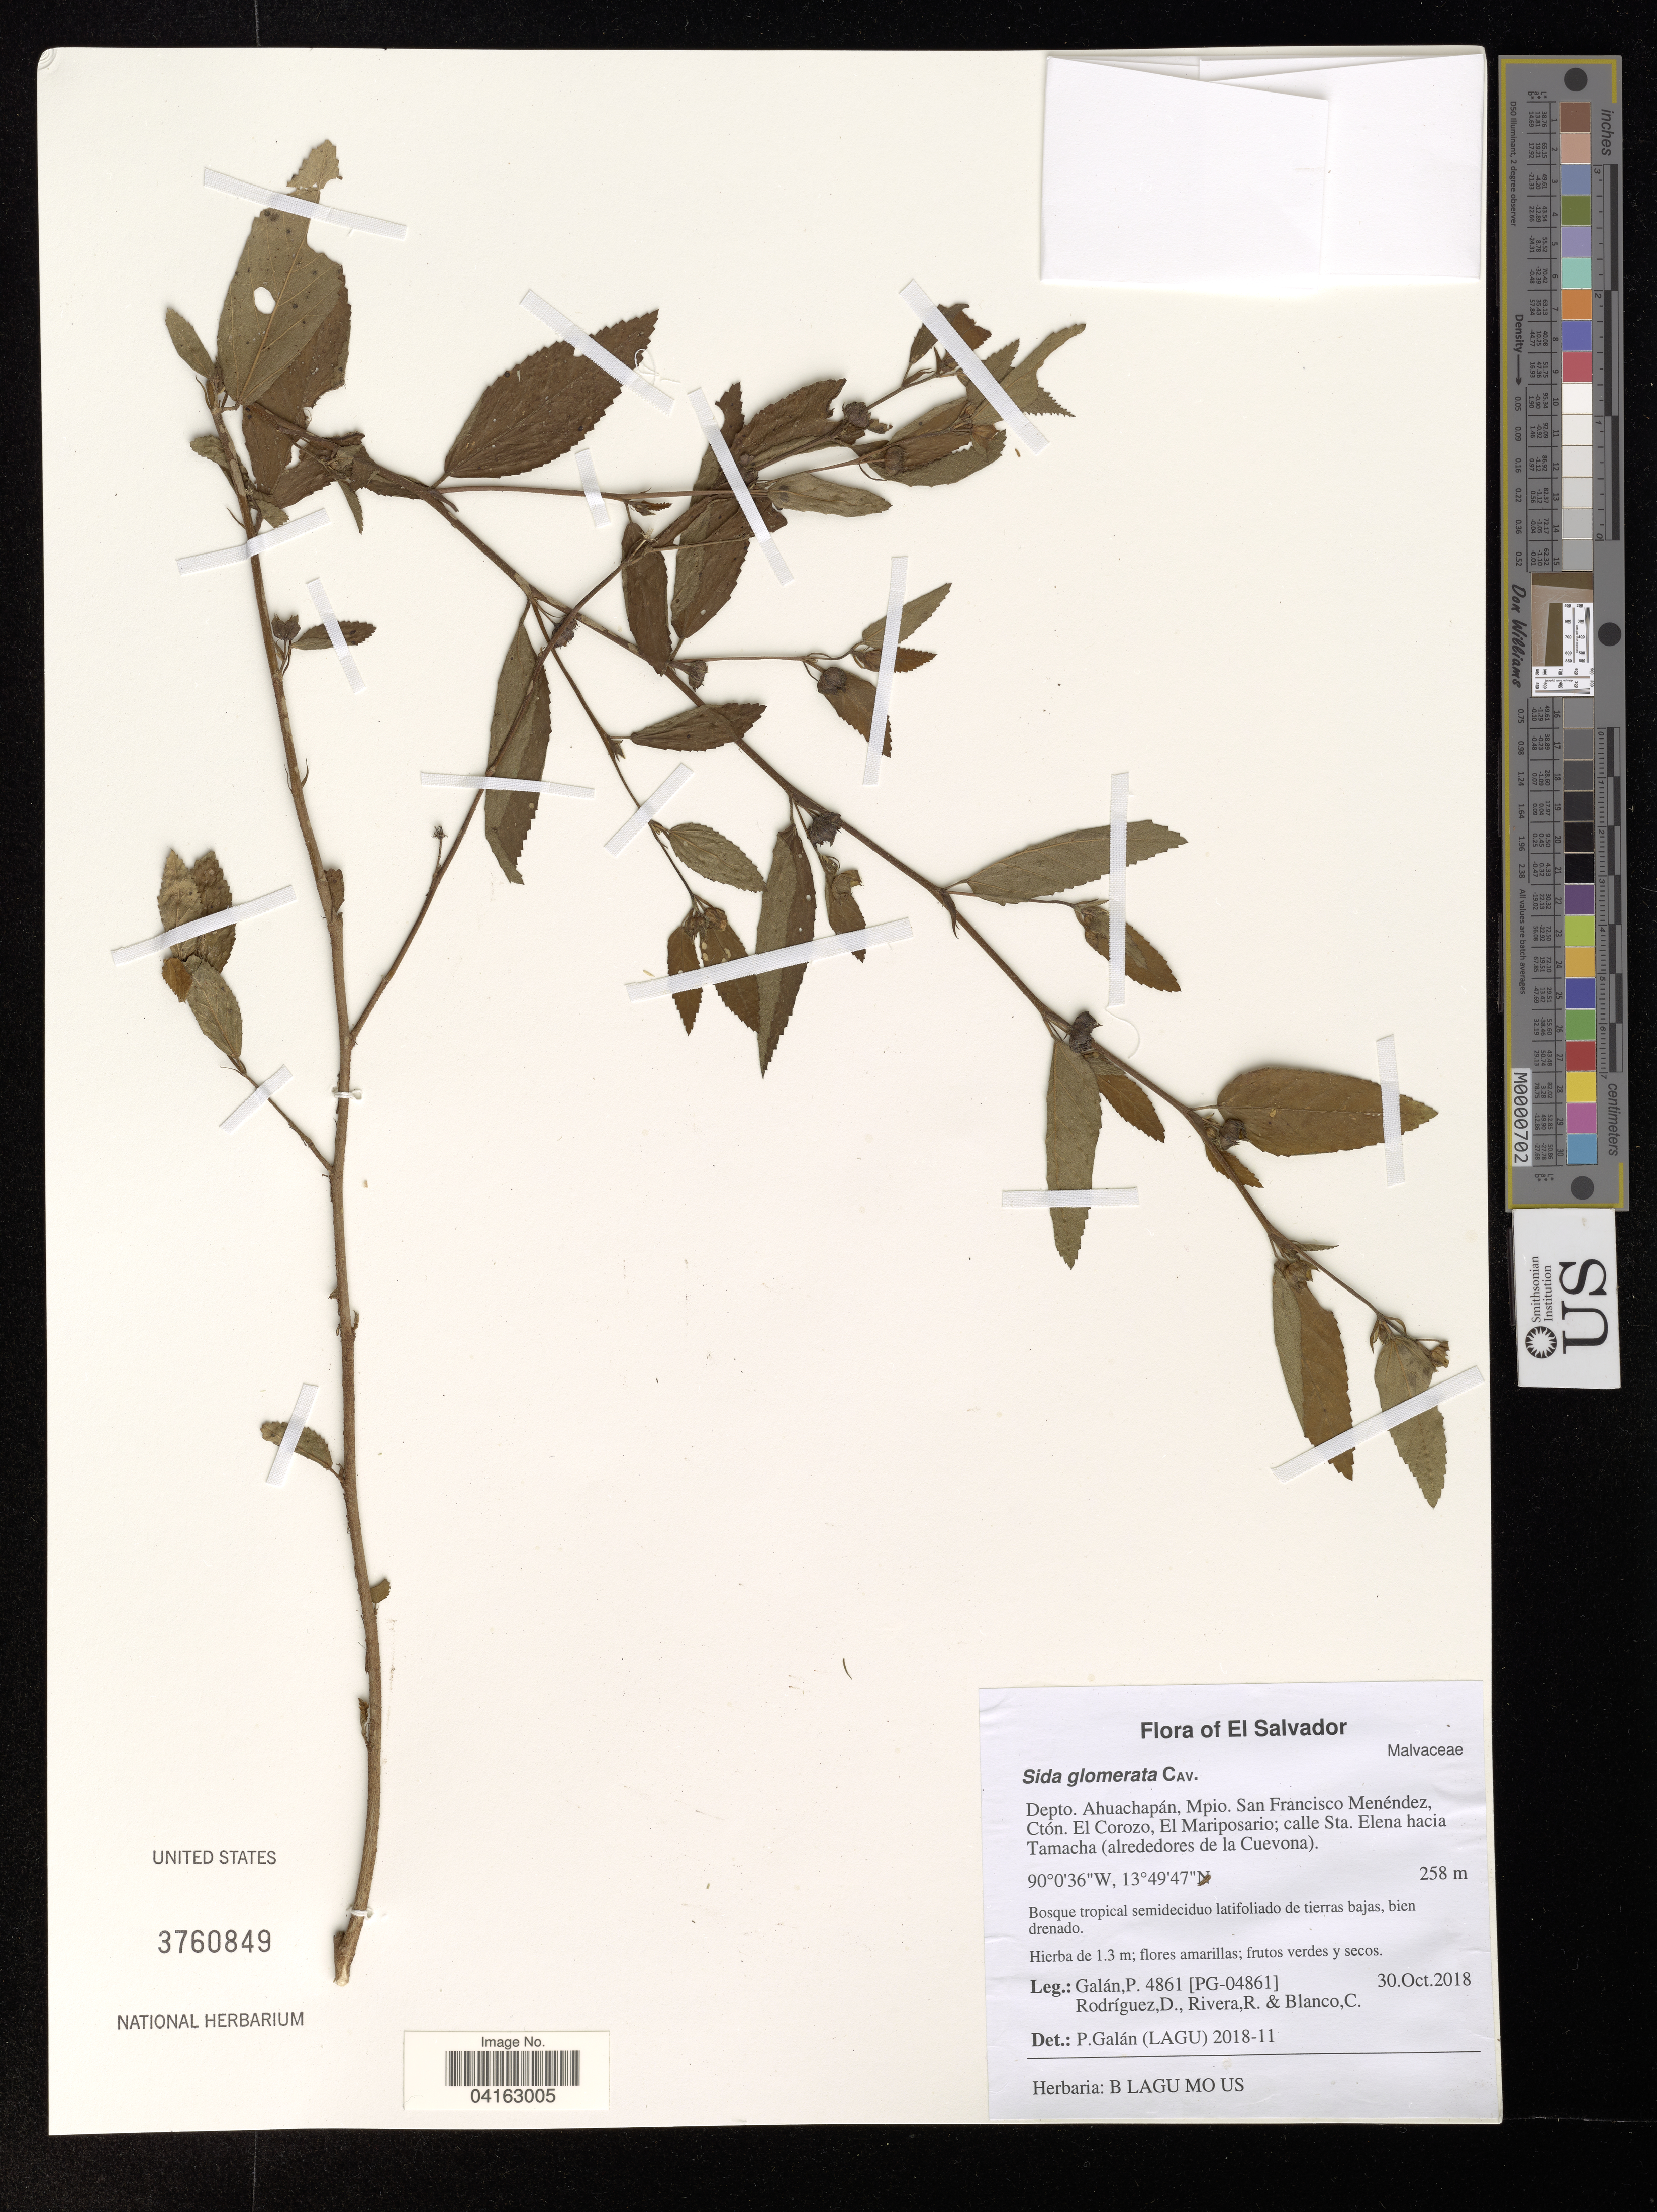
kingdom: Plantae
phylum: Tracheophyta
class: Magnoliopsida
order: Malvales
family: Malvaceae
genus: Sida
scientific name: Sida glomerata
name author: Cav.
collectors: P. Galan, D. Rodriguez, R. Rivera & C. Blanco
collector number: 4861 / [PG-04861]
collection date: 2018-10-30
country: El Salvador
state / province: Ahuachapan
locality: Depto. Ahuachapán, Mpio. San Francisco Menéndez, Ctón. El Corozo, El Mariposario; calle Sta. Elena hacia Tamacha (alrededores de la Cuevona).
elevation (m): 258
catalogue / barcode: US 3760849